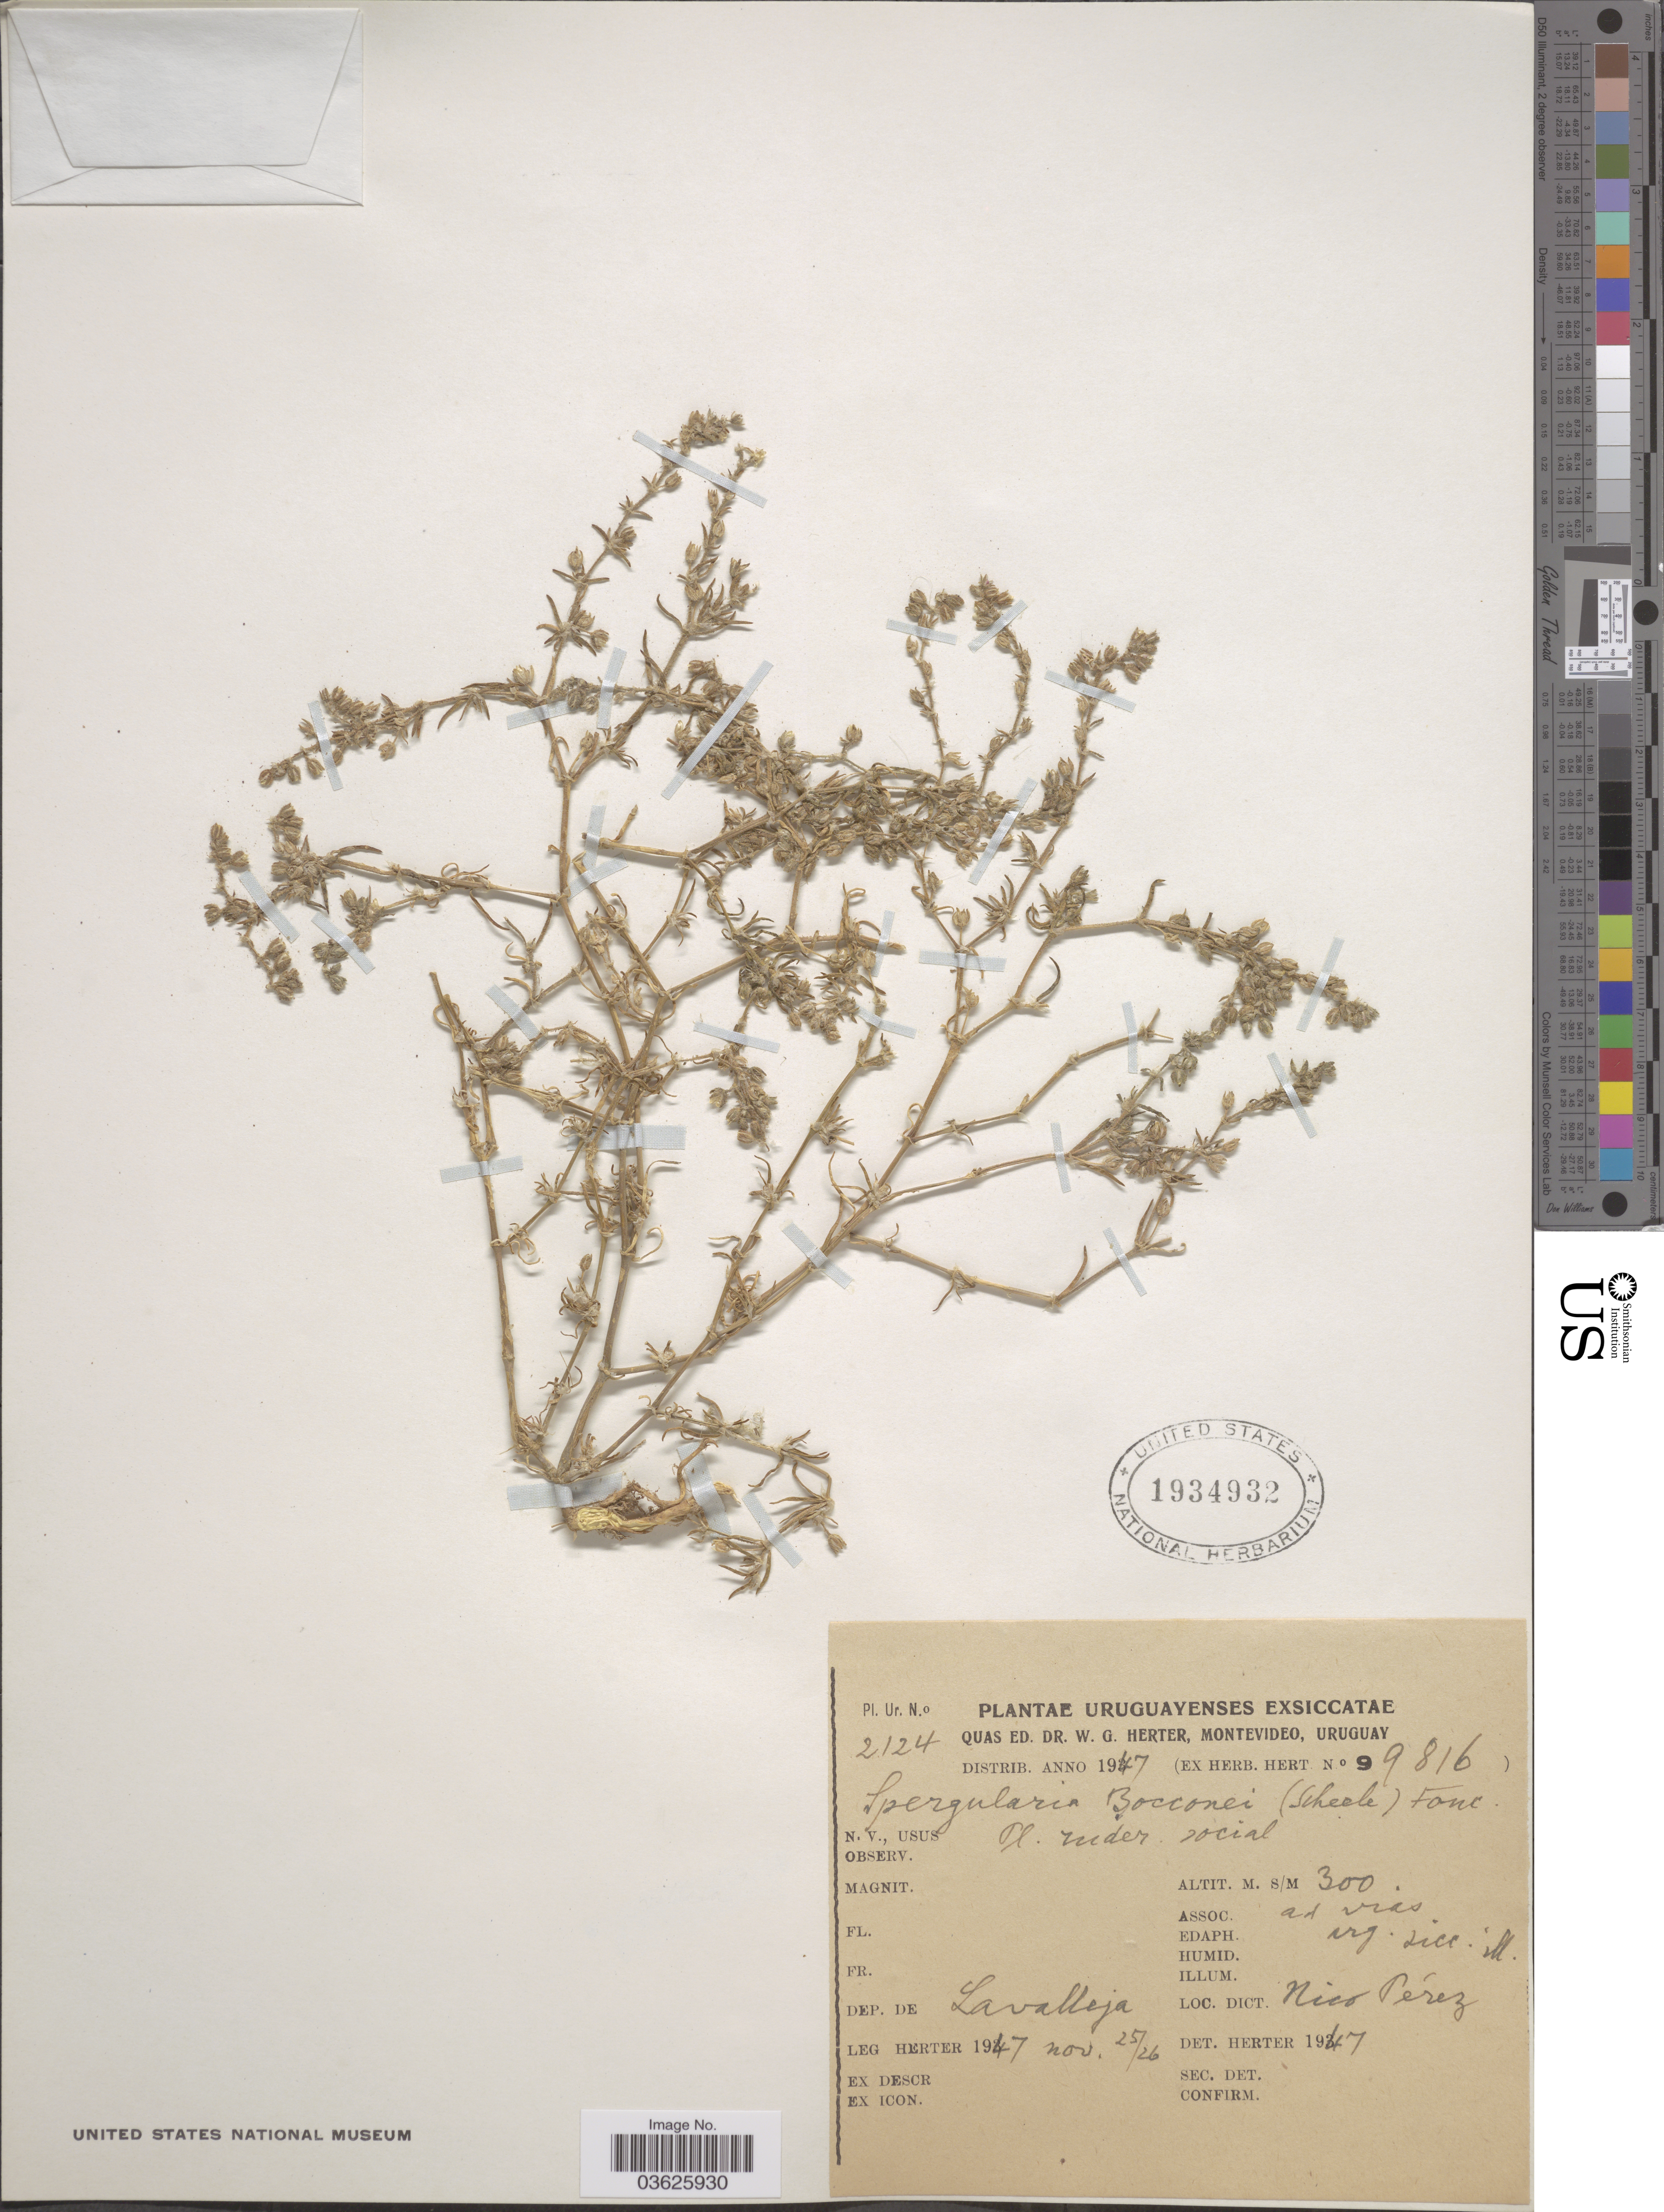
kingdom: Plantae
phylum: Tracheophyta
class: Magnoliopsida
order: Caryophyllales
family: Caryophyllaceae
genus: Spergularia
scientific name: Spergularia bocconi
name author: Foucaud ex Merino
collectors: W. G. Herter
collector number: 2124/99816?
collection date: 1947-11-25/1947-11-26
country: Uruguay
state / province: Lavalleja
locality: Dep. de Lavalleja. Nico Pérez.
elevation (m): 300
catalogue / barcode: US 1934932